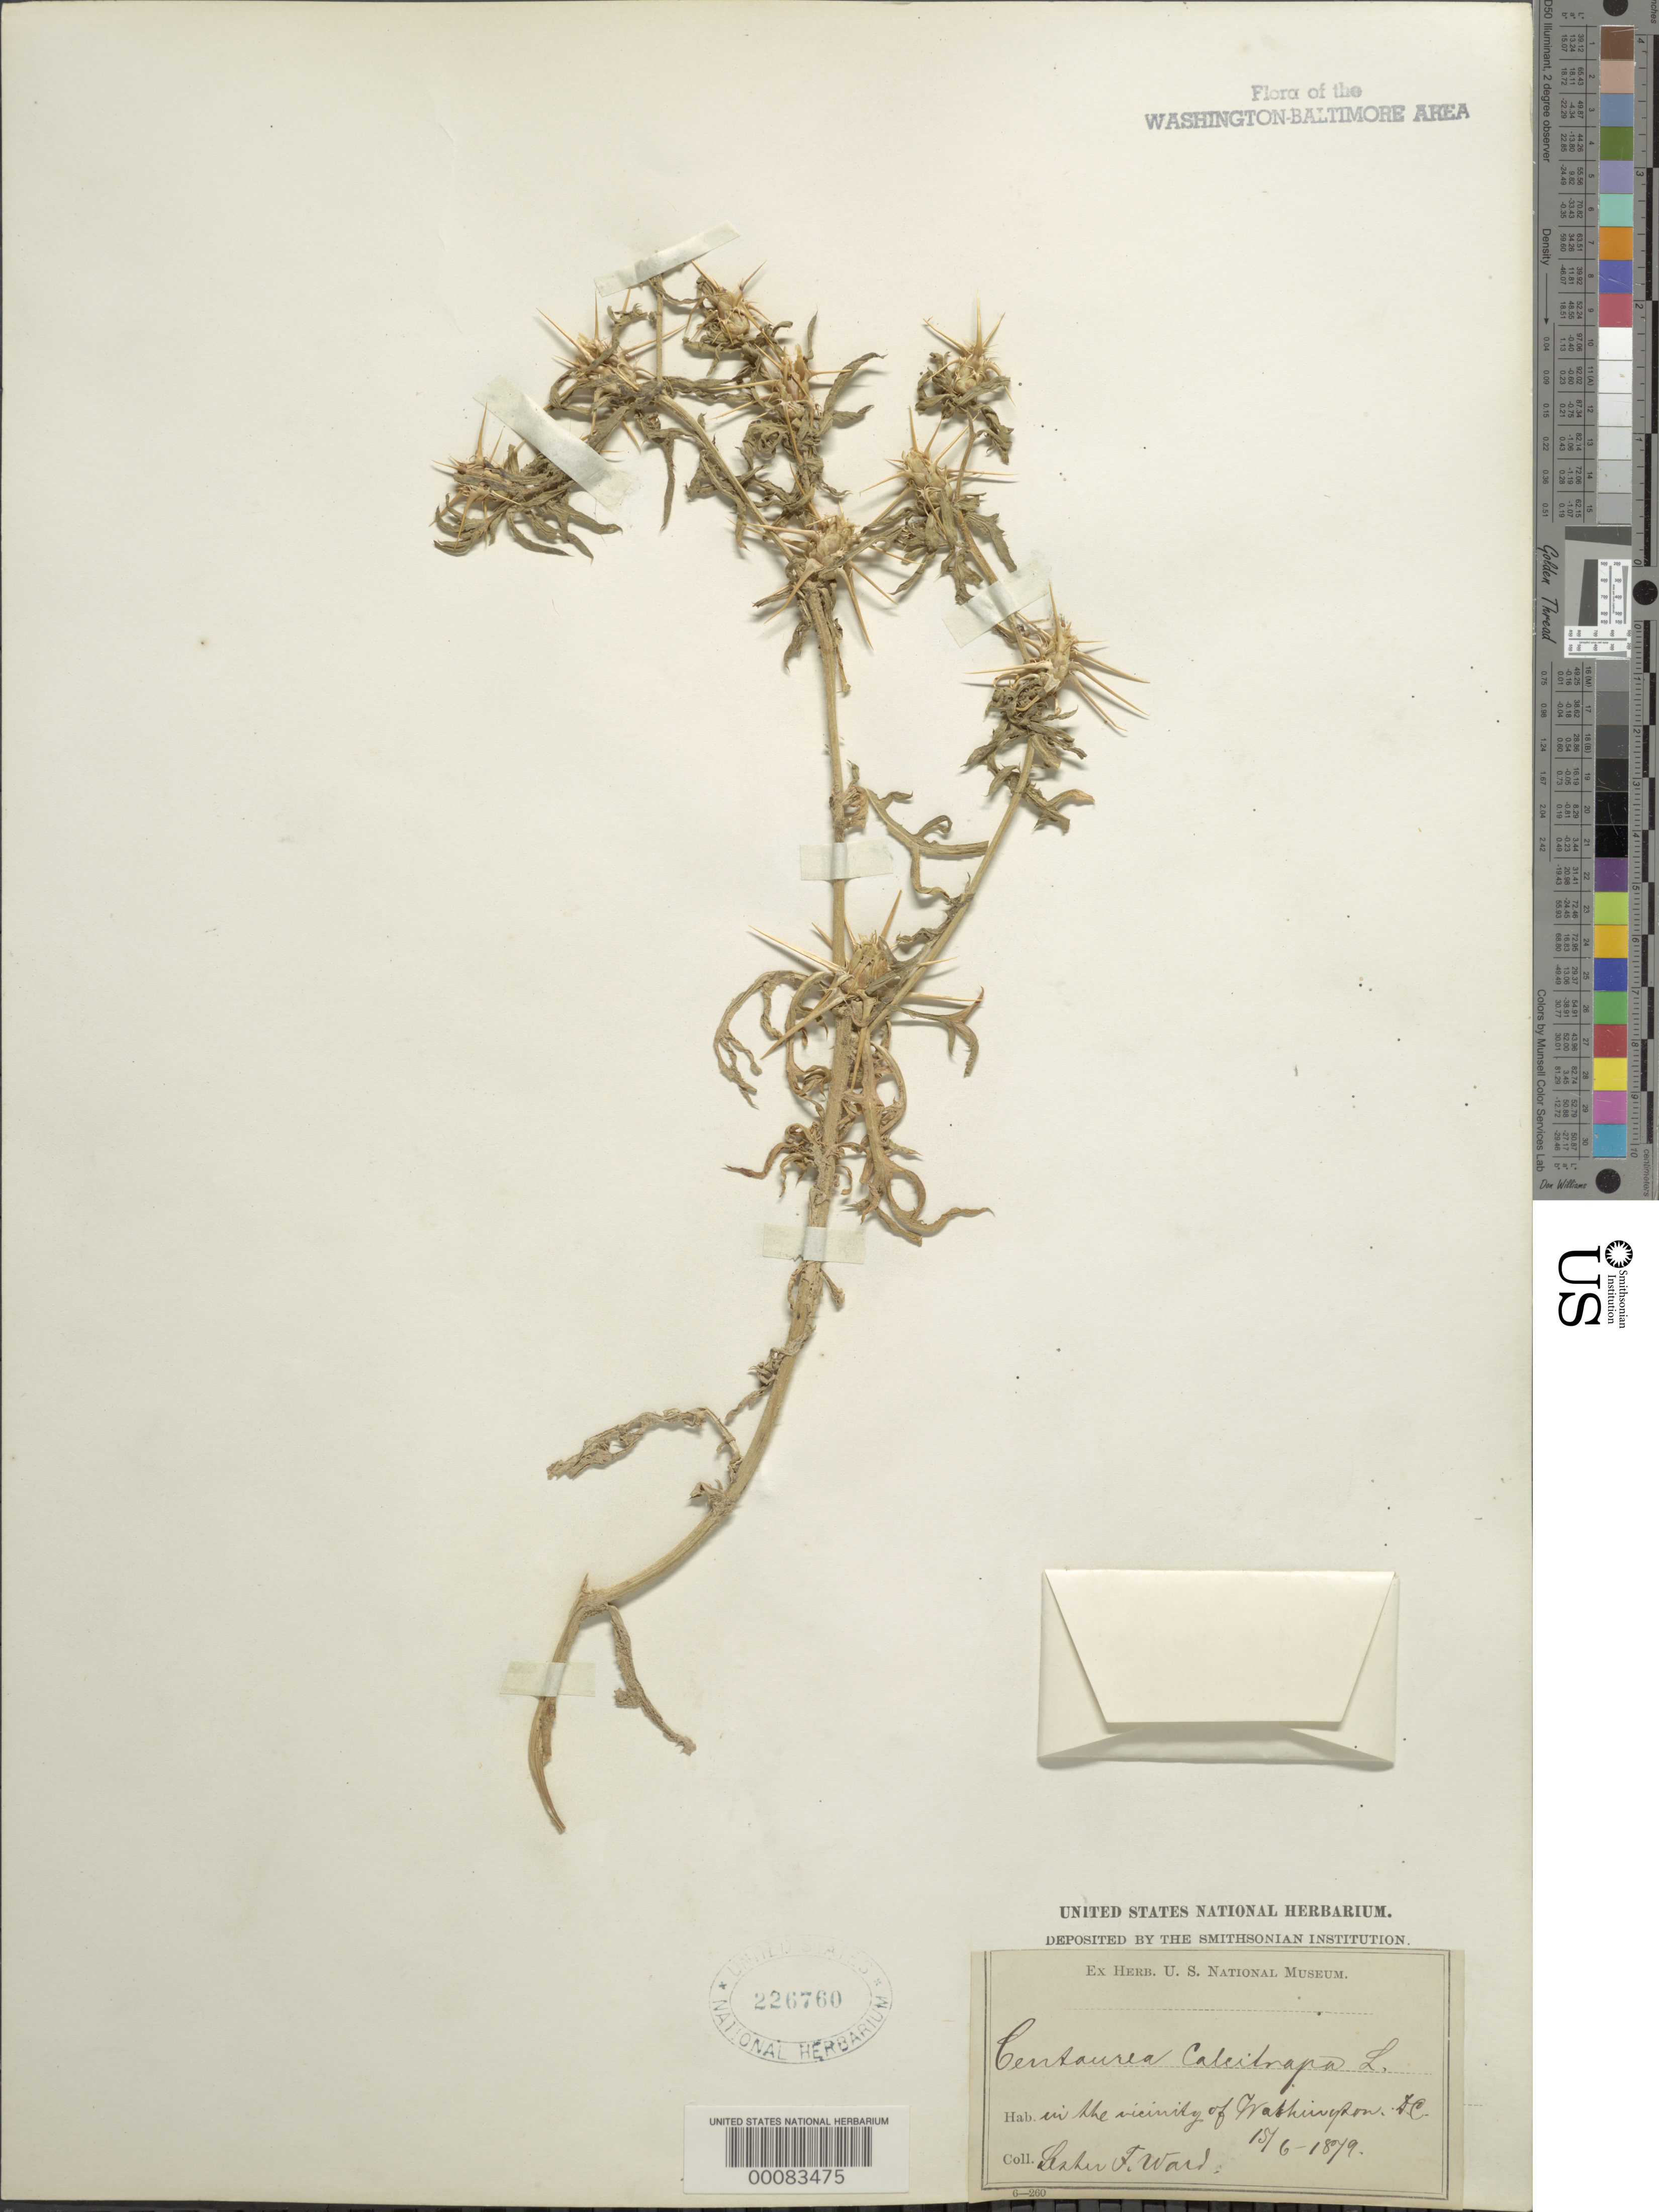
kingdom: Plantae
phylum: Tracheophyta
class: Magnoliopsida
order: Asterales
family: Asteraceae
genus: Centaurea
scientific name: Centaurea calcitrapa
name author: L.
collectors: L. F. Ward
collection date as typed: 15 Jun 1879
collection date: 1879-06-15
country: United States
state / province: District of Columbia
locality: DC vicinity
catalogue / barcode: US 226760